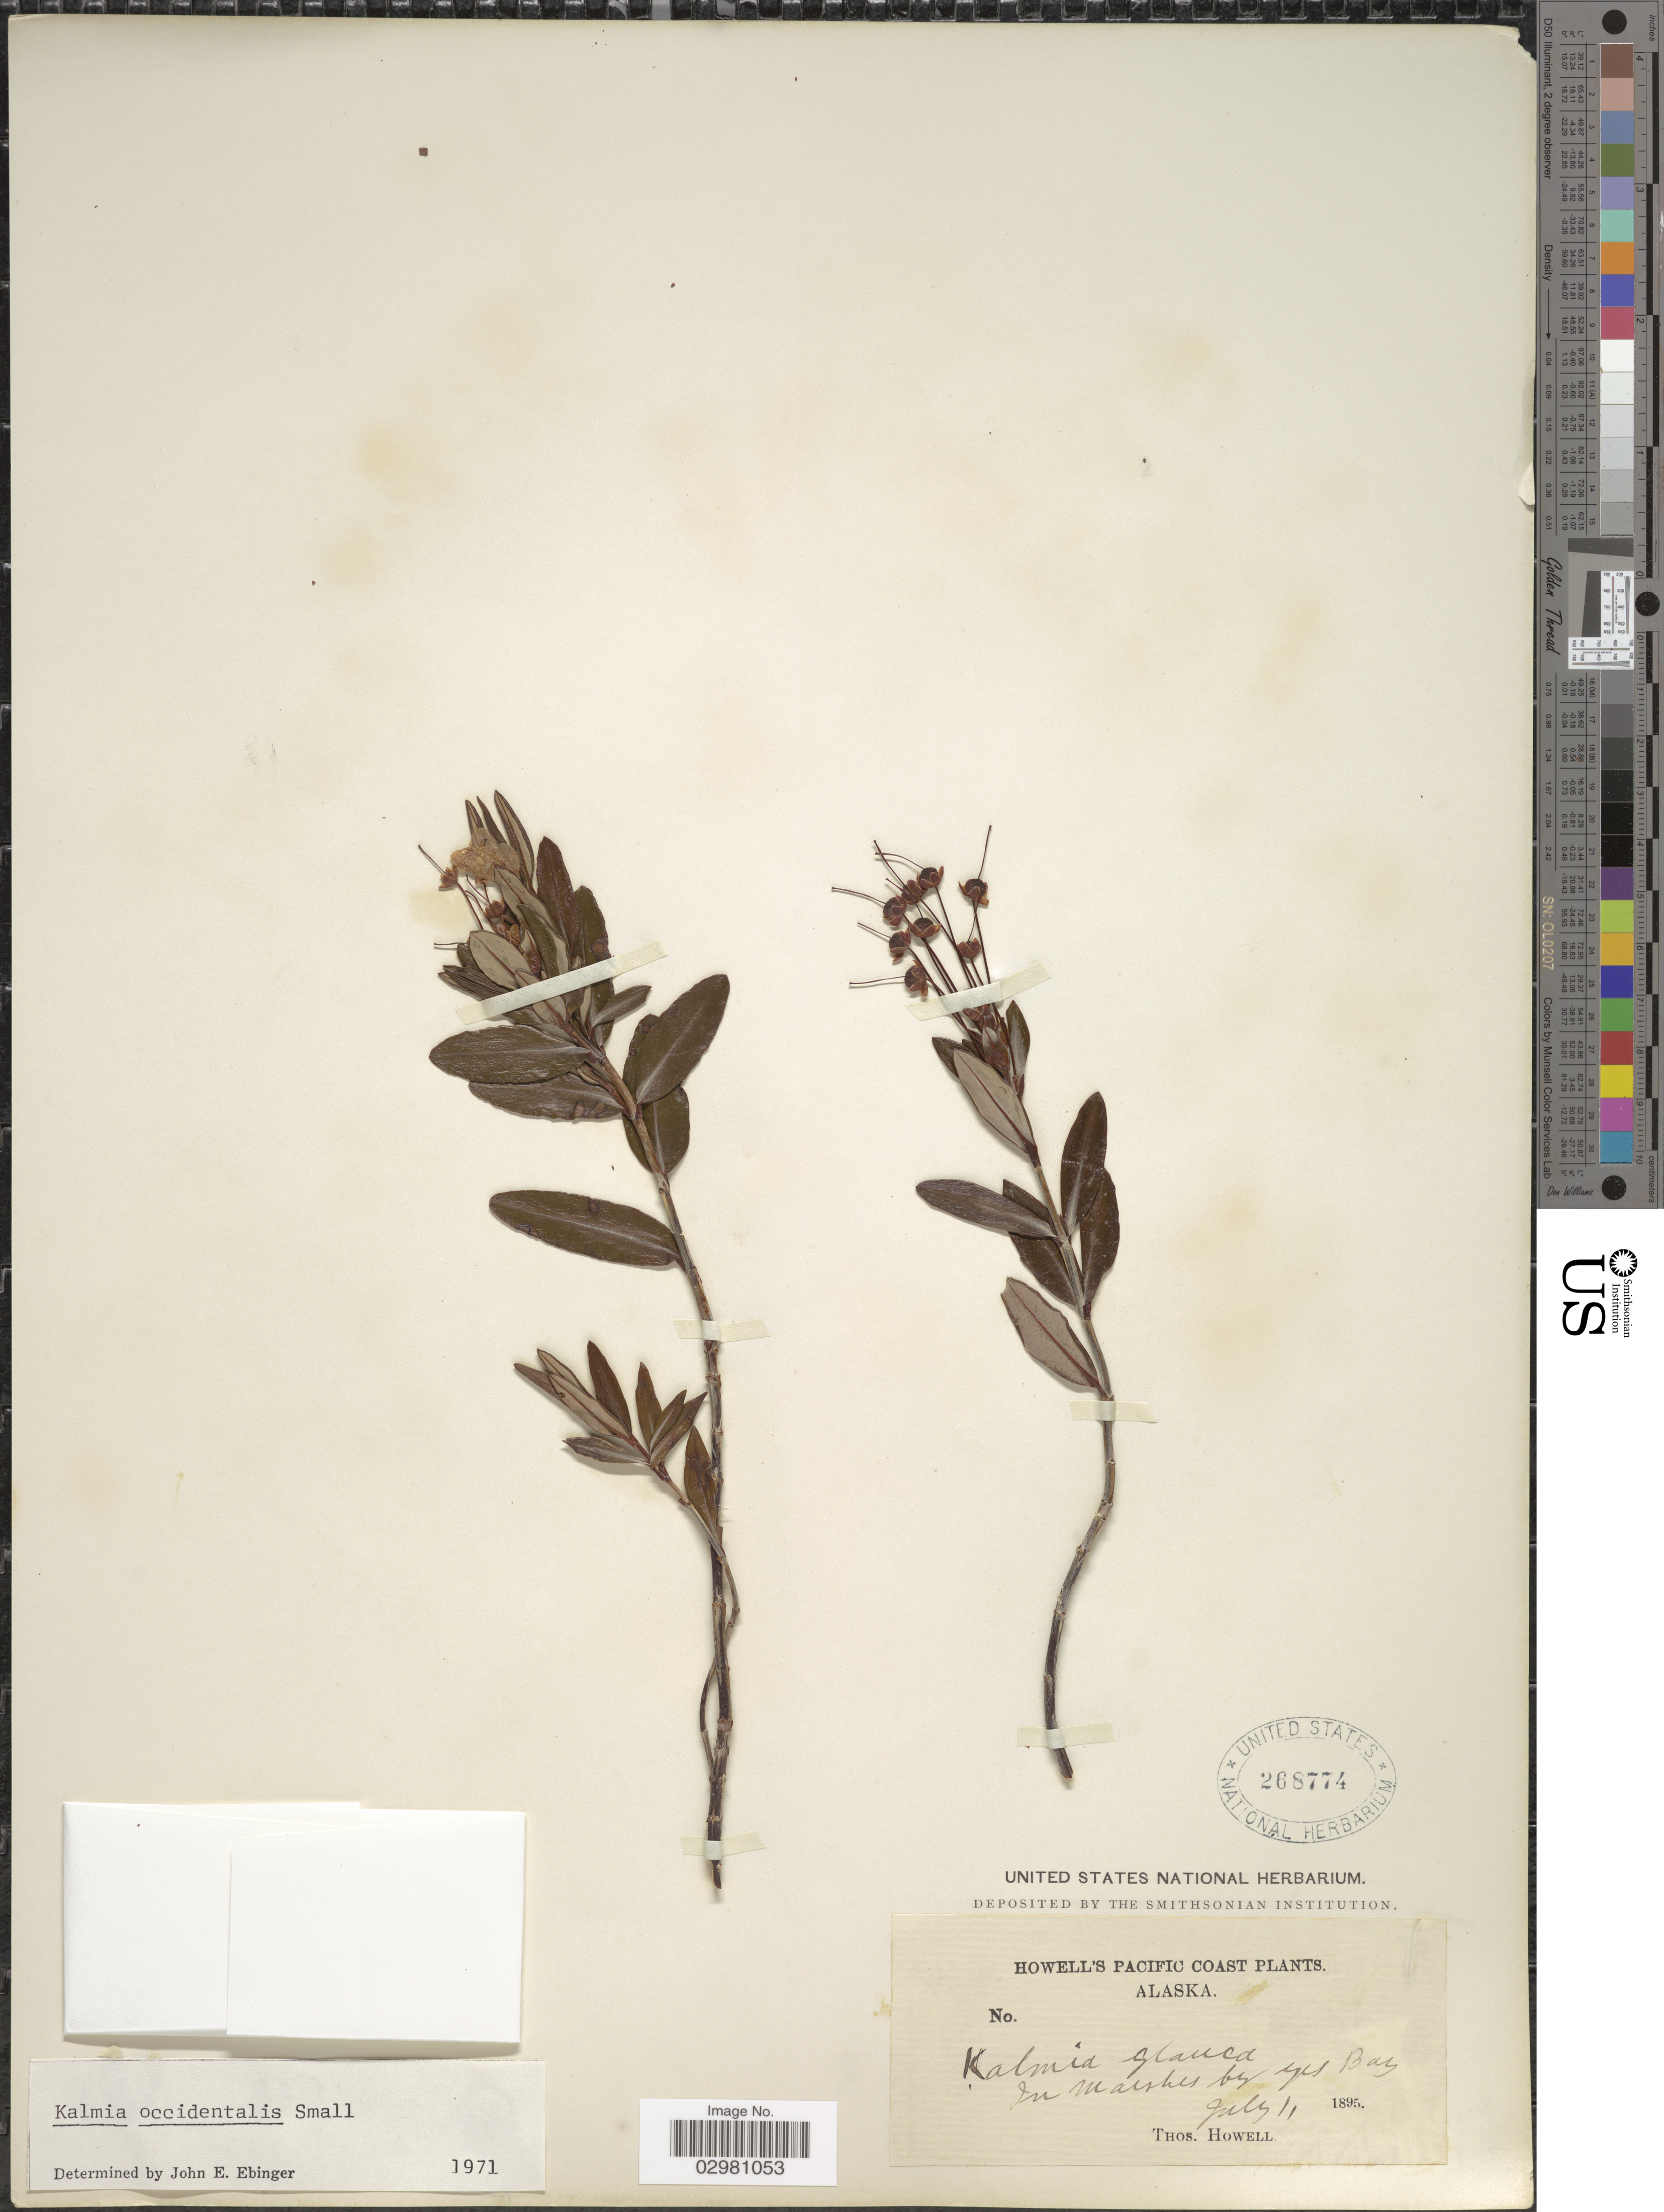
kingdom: Plantae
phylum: Tracheophyta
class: Magnoliopsida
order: Ericales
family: Ericaceae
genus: Kalmia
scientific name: Kalmia microphylla var. occidentalis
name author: (Small) Ebinger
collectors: T. Howell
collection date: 1895-07-01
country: United States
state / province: Alaska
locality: Howell's Pacific Coast. In Marshes by Yes Bay.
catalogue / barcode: US 268774